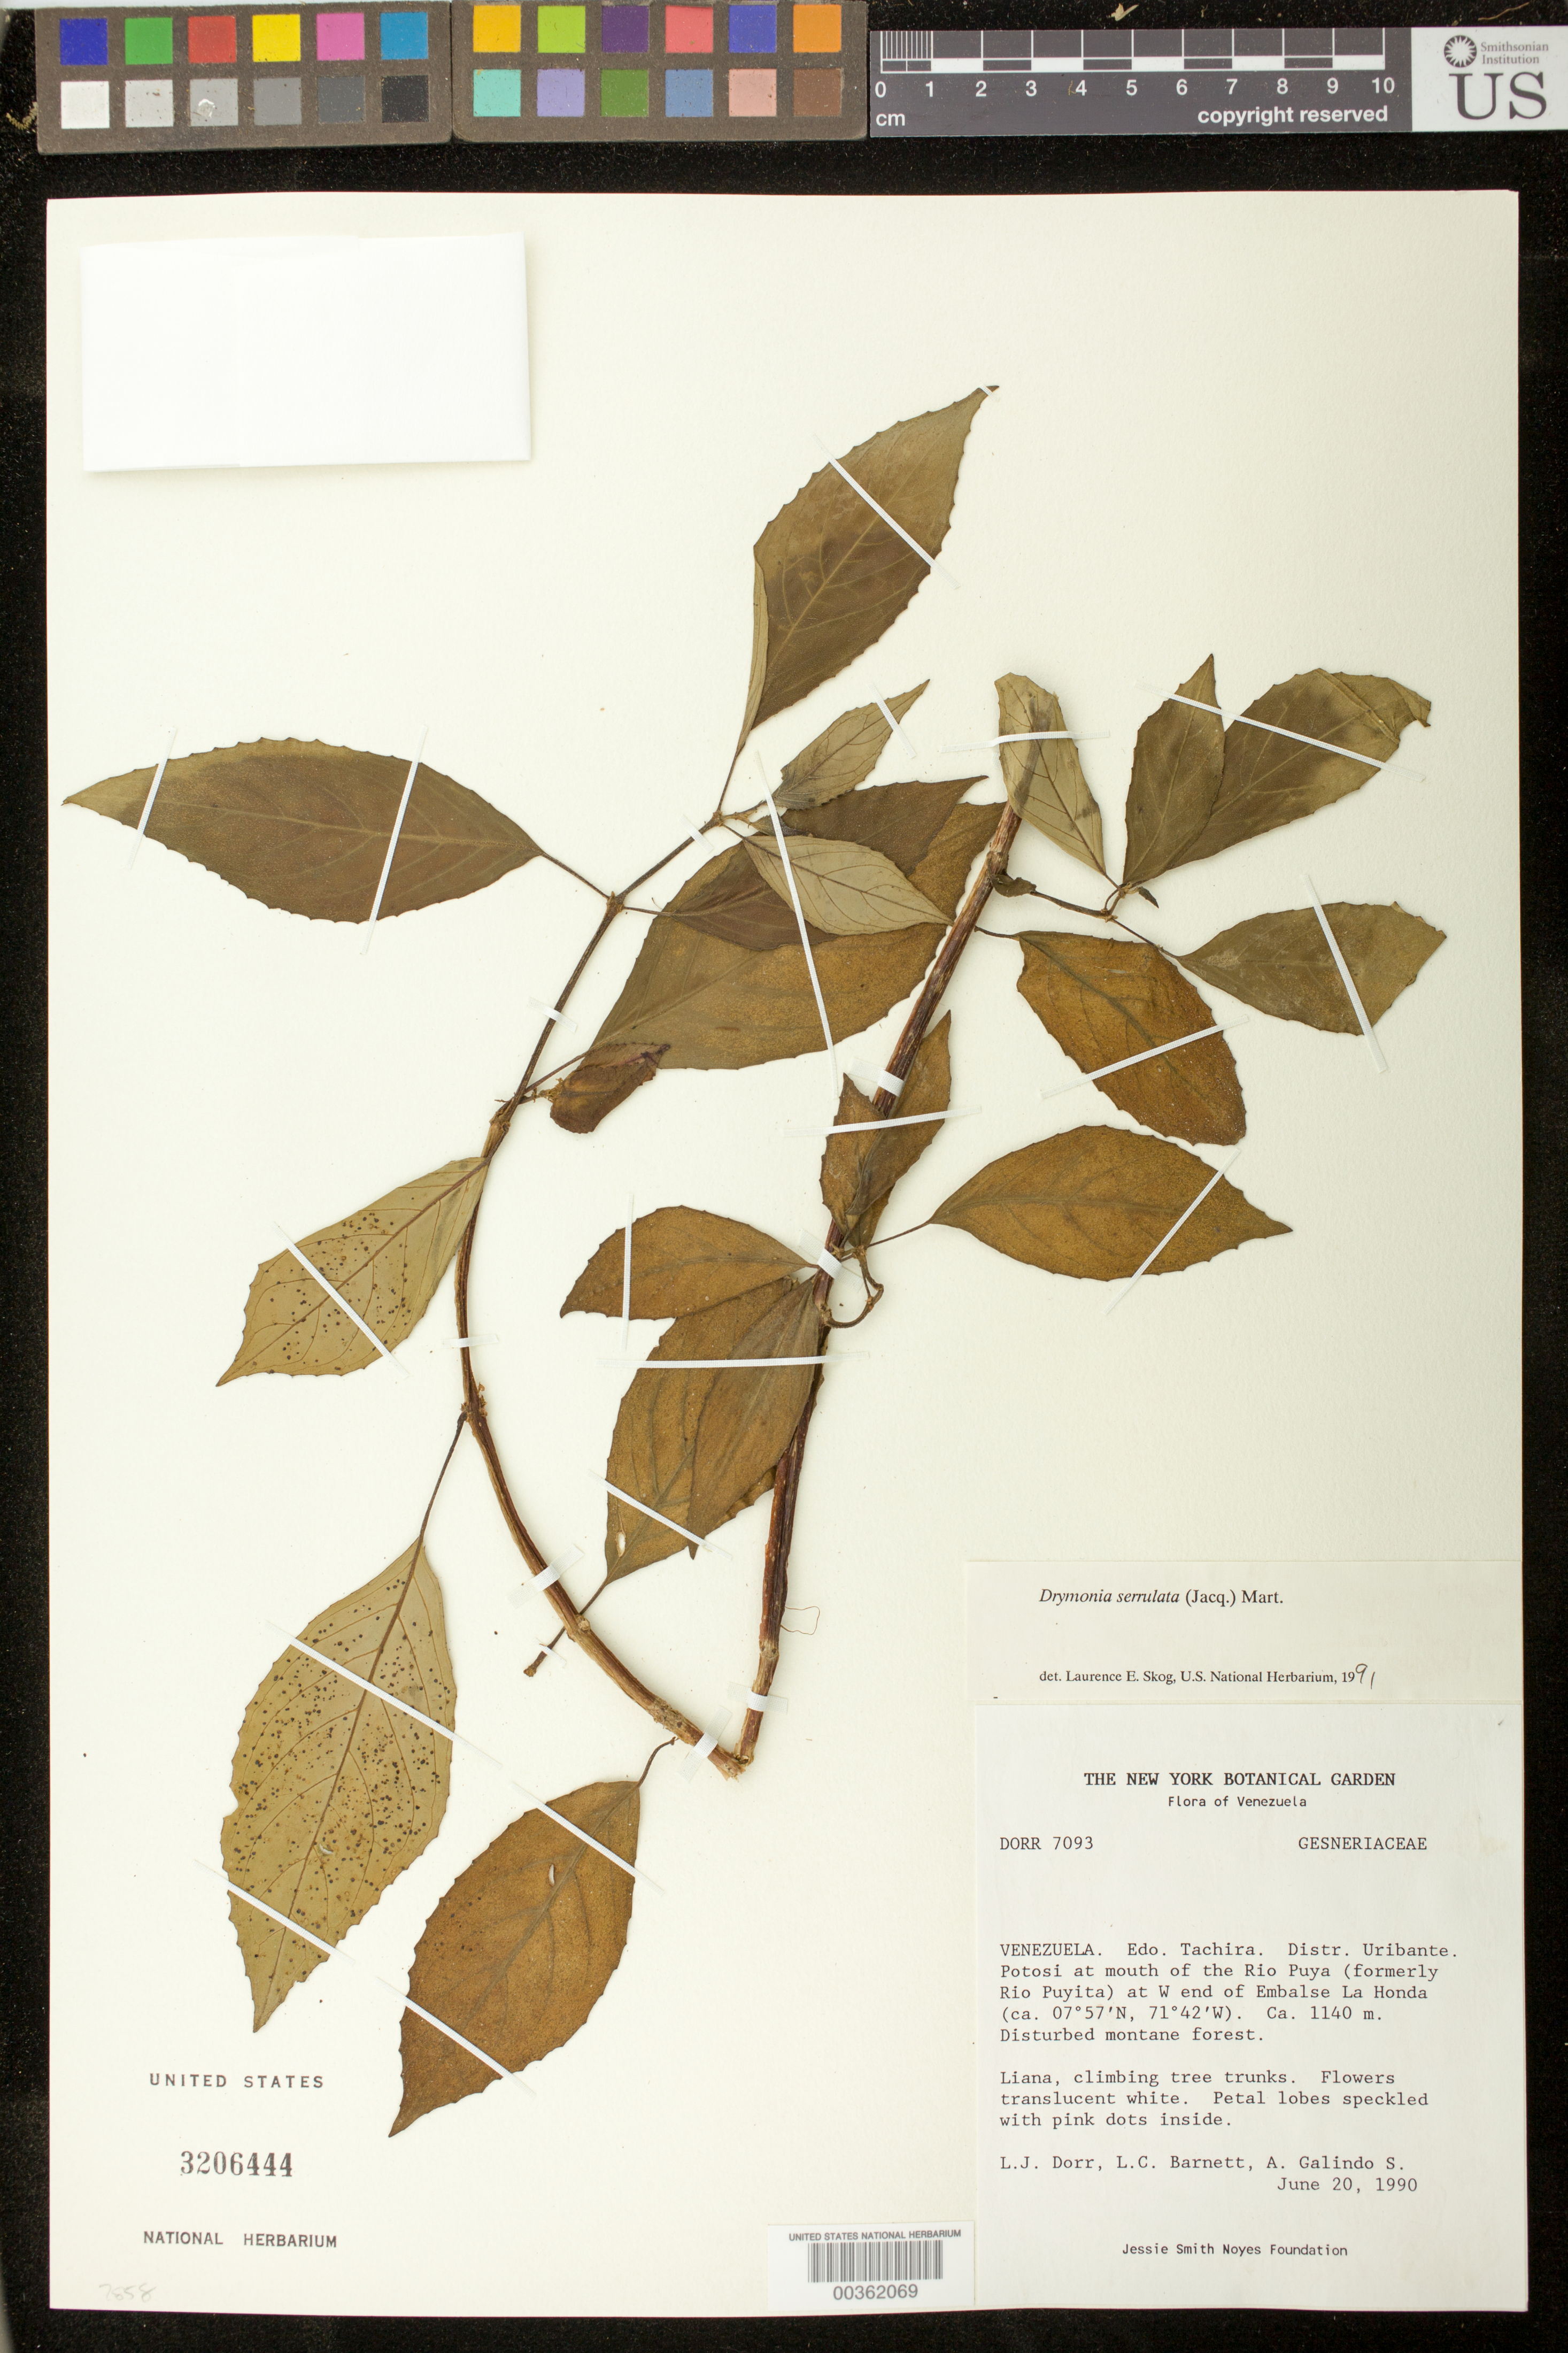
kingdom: Plantae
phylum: Tracheophyta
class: Magnoliopsida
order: Lamiales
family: Gesneriaceae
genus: Drymonia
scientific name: Drymonia serrulata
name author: (Jacq.) Mart.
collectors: L. J. Dorr, L. C. Barnett & A. Galindo S.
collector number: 7093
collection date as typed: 20 Jun 1990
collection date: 1990-06-20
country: Venezuela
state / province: Táchira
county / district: Uribante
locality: Potosi at mouth of the Rio Puya (formerly Rio Puyita) at W end of Embalse La Honda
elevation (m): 1140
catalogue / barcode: US 3206444